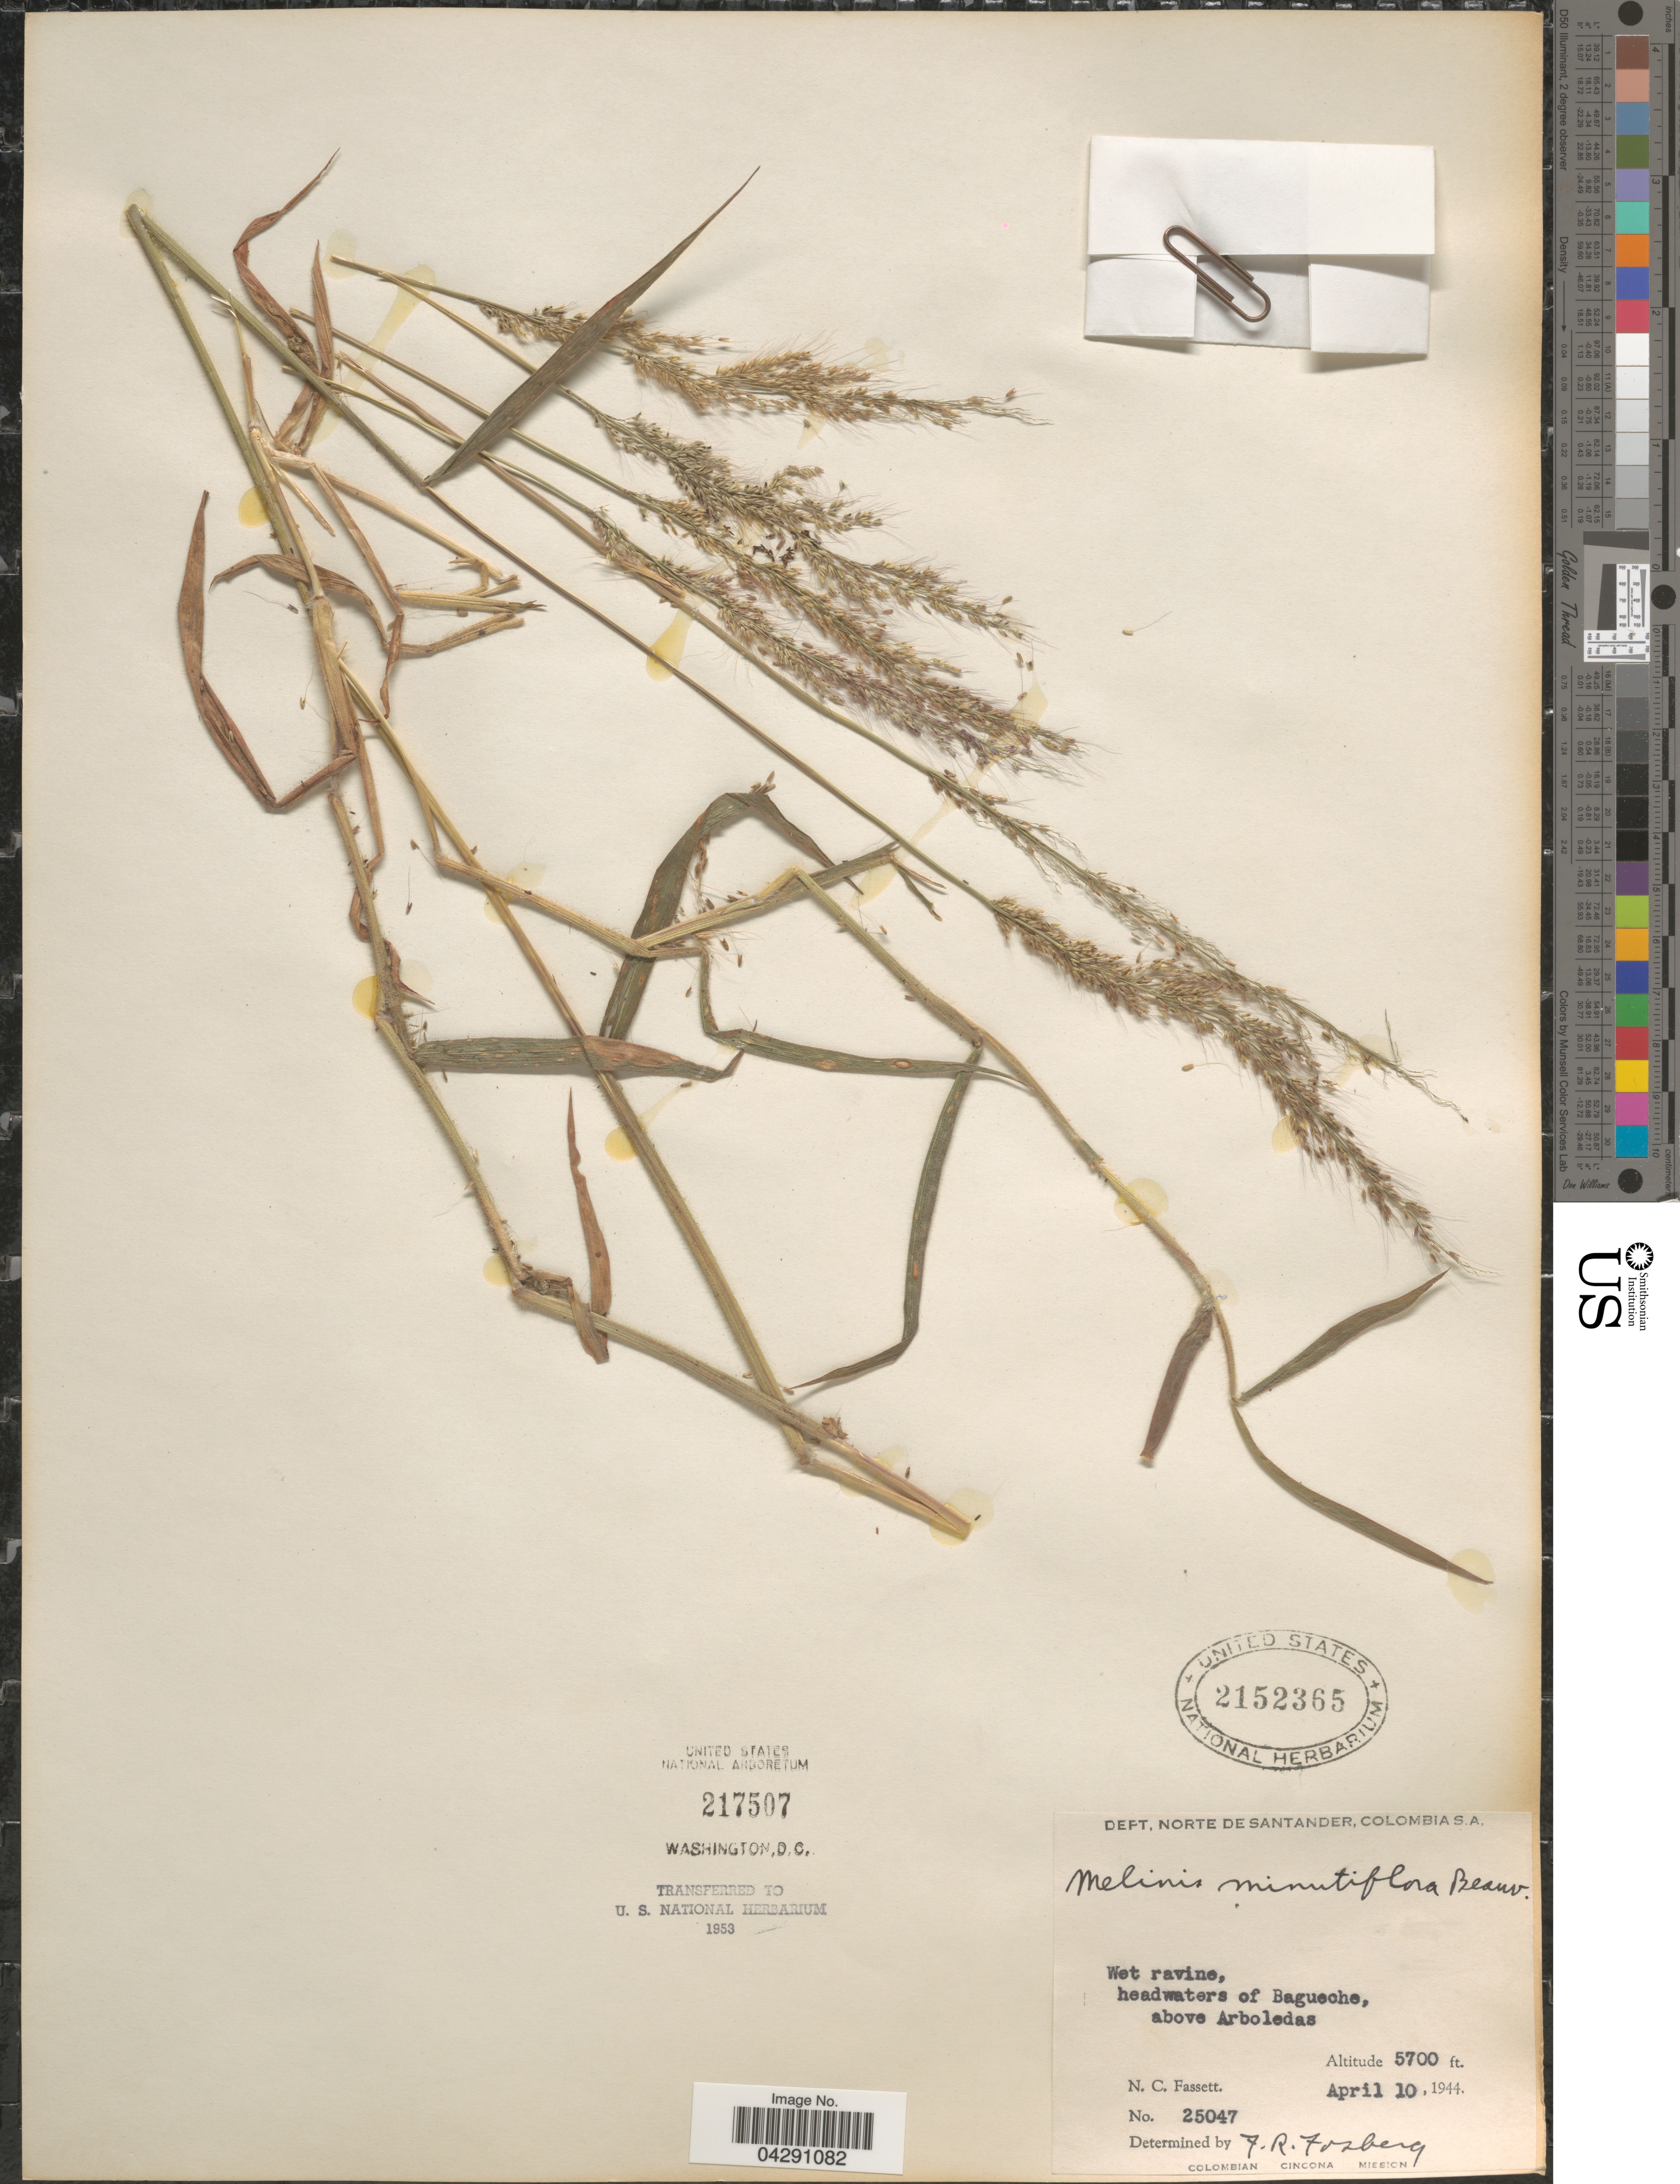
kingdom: Plantae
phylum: Tracheophyta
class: Liliopsida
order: Poales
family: Poaceae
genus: Melinis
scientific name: Melinis minutiflora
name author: P. Beauv.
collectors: N. C. Fassett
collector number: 25047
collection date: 1944-04-10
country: Colombia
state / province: Norte de Santander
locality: Dept. Norte de Santander. Headwaters of Bagueche, above Arboledas. Colombian Cincona Mission.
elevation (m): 1737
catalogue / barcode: US 2152365